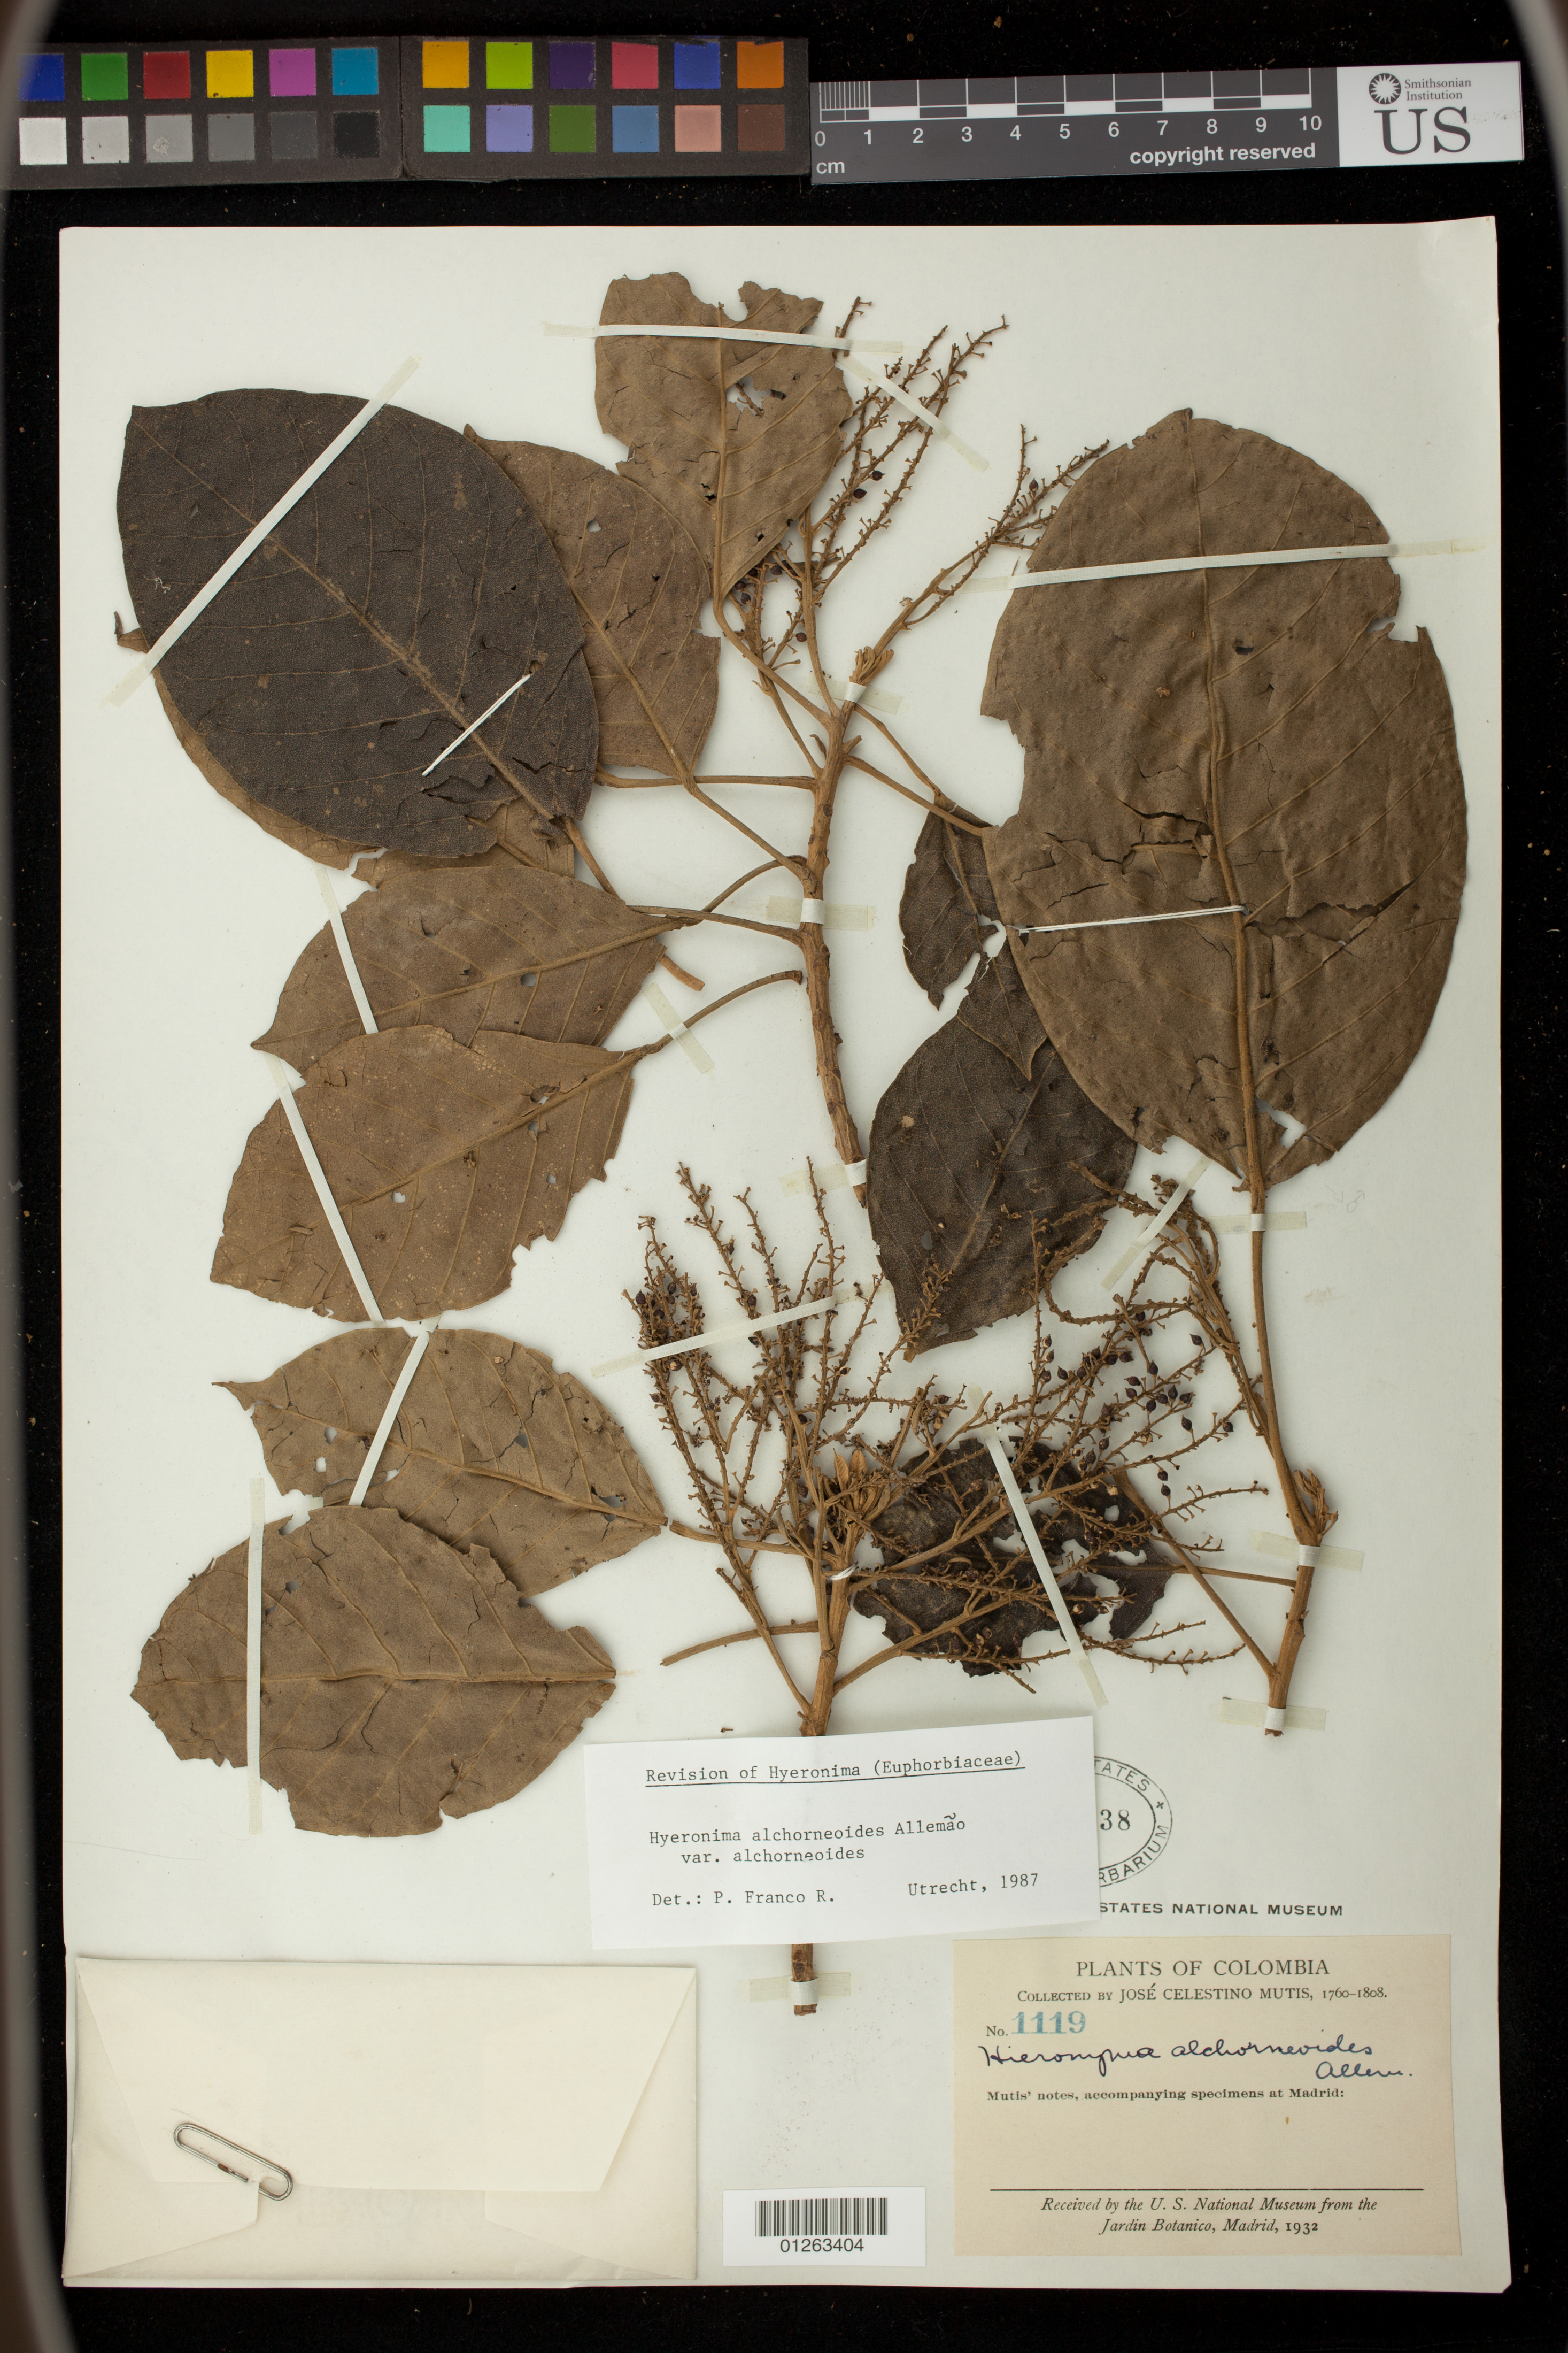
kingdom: Plantae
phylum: Tracheophyta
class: Magnoliopsida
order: Malpighiales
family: Phyllanthaceae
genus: Hieronyma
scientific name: Hieronyma alchorneoides var. alchorneoides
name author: Allemão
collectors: J. C. B. Mutis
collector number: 1119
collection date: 1760-01-01/1808-12-31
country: Colombia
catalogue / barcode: US 1561138